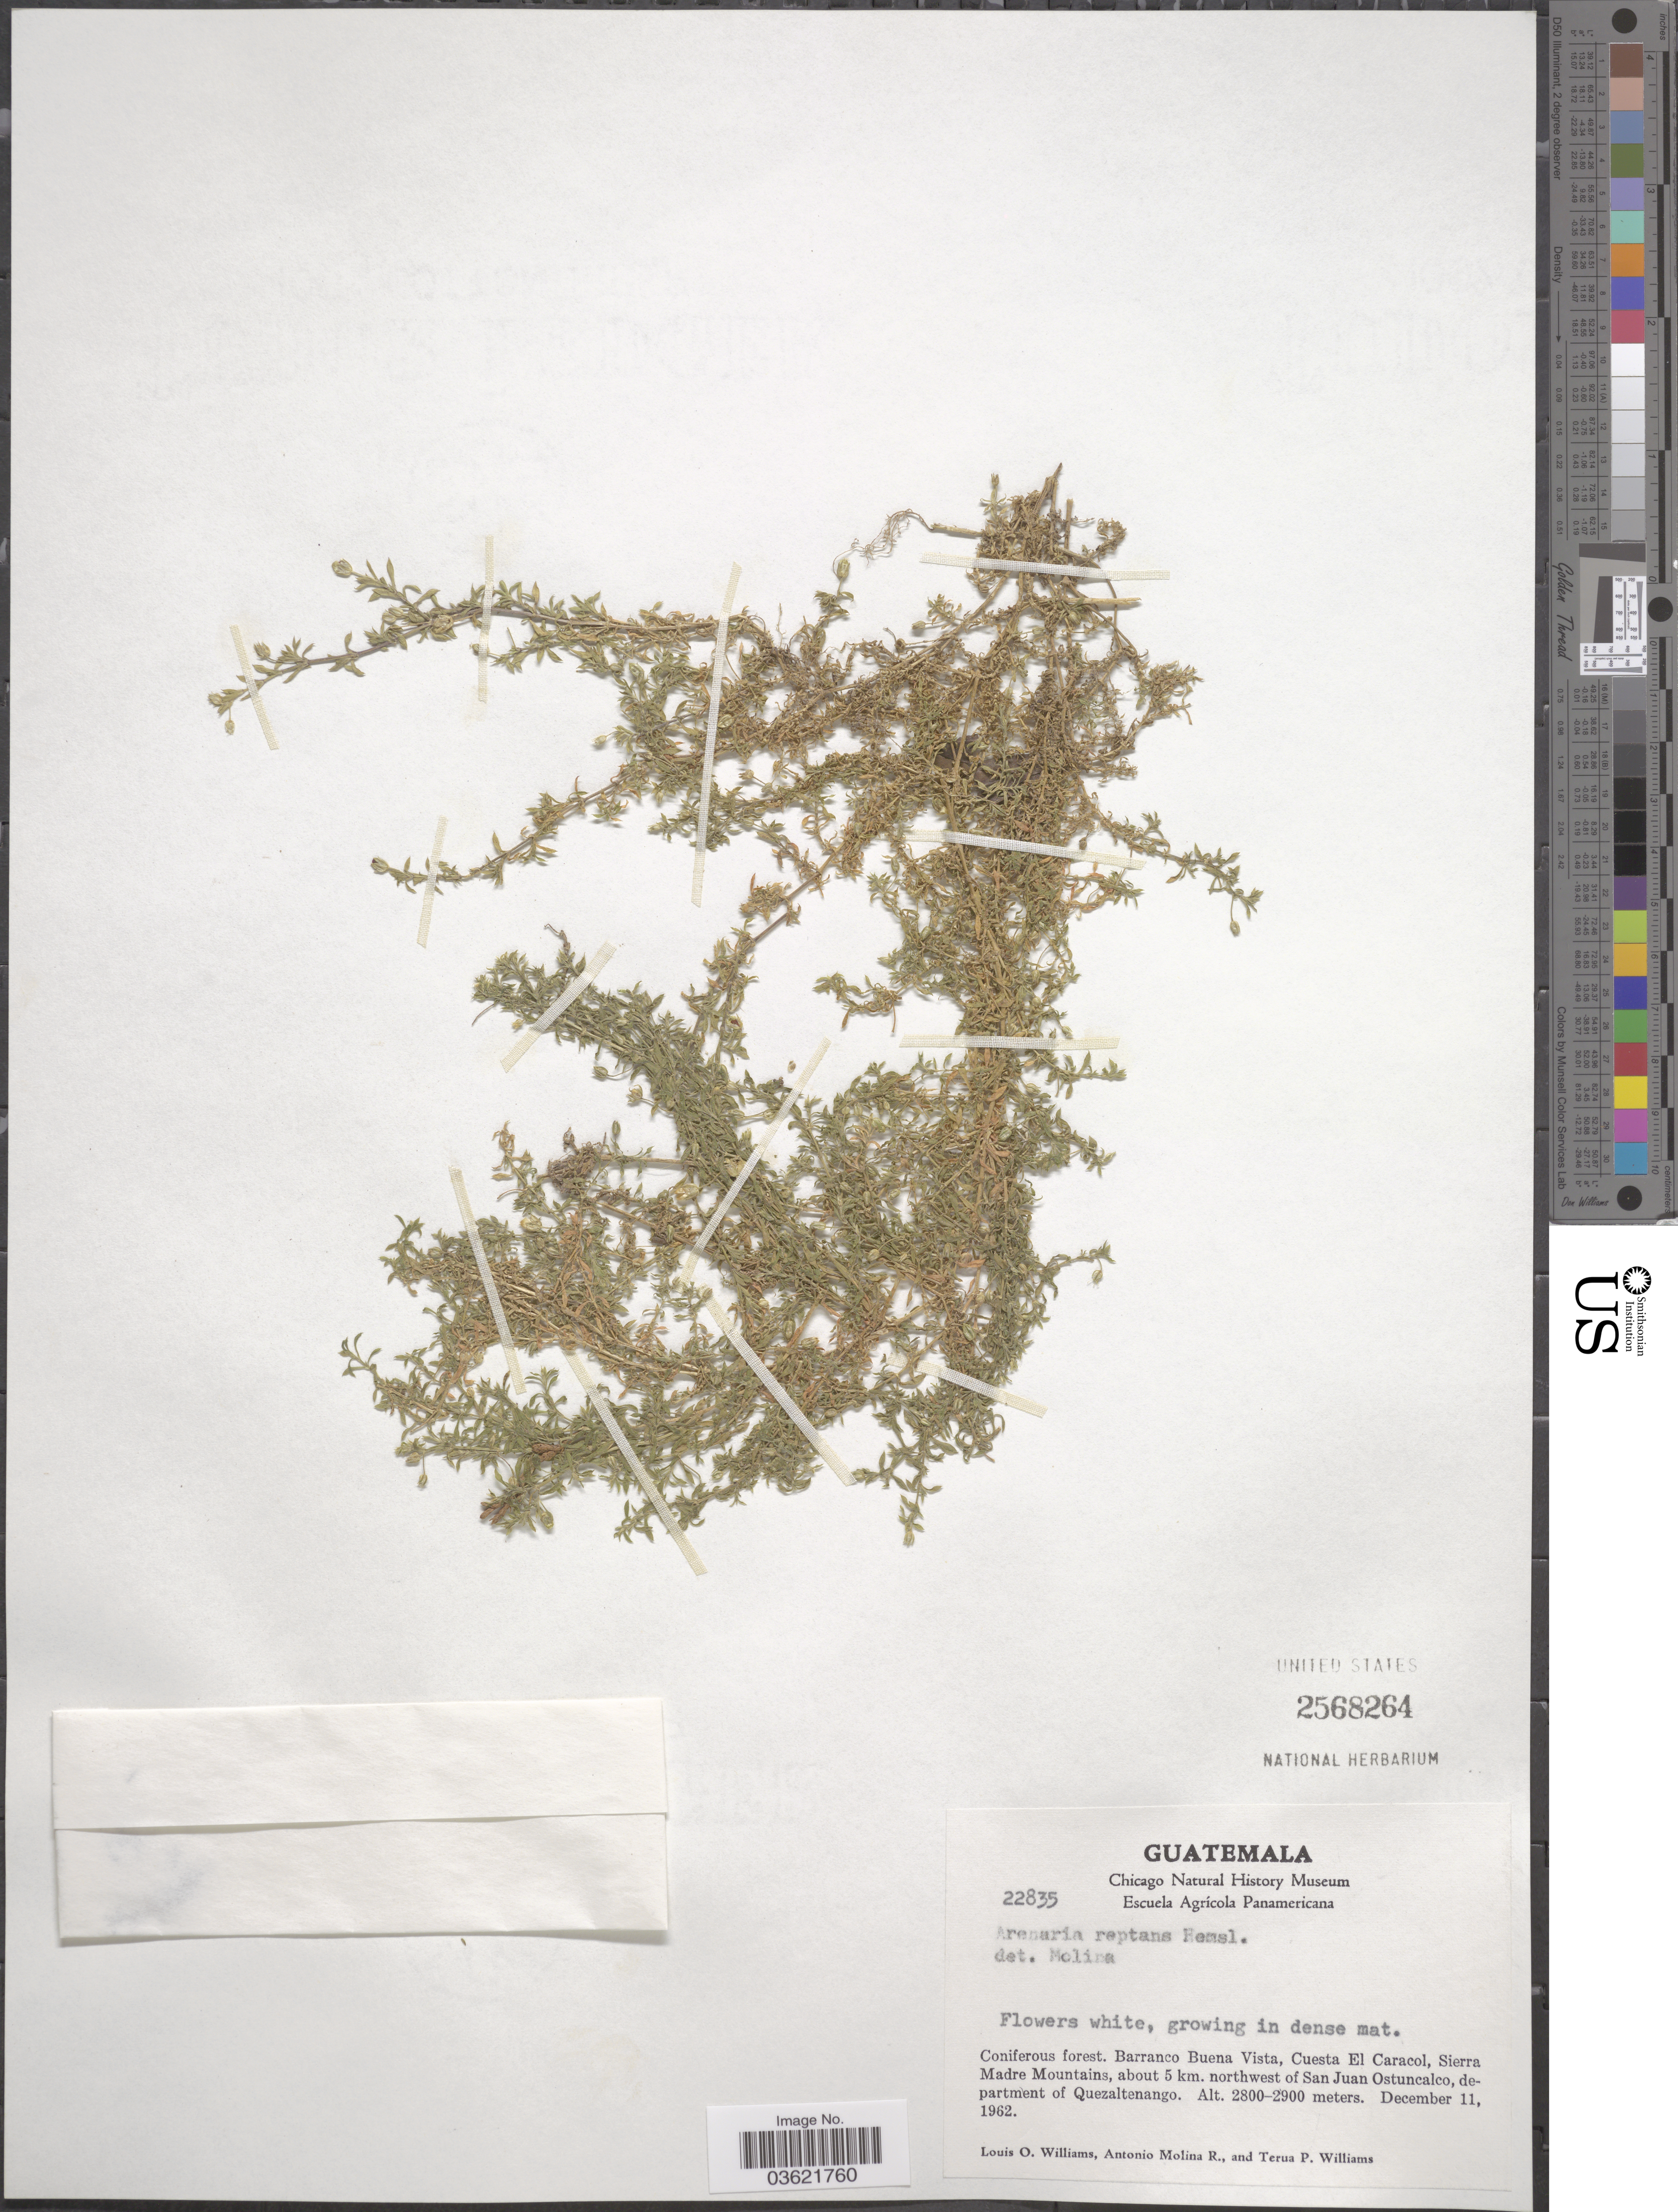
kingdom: Plantae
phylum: Tracheophyta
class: Magnoliopsida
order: Caryophyllales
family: Caryophyllaceae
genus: Arenaria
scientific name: Arenaria reptans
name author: Hemsl.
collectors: L. O. Williams, A. Molina R. & T. Williams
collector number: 22835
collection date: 1962-12-11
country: Guatemala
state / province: Quetzaltenango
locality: Coniferous forest. Barranco Buena Vista, Cuesta El Caracol, Sierra Madre Mountains, about 5 km. northwest of San Juan Ostuncalco, department of Quezaltenango.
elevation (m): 2800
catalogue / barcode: US 2568264